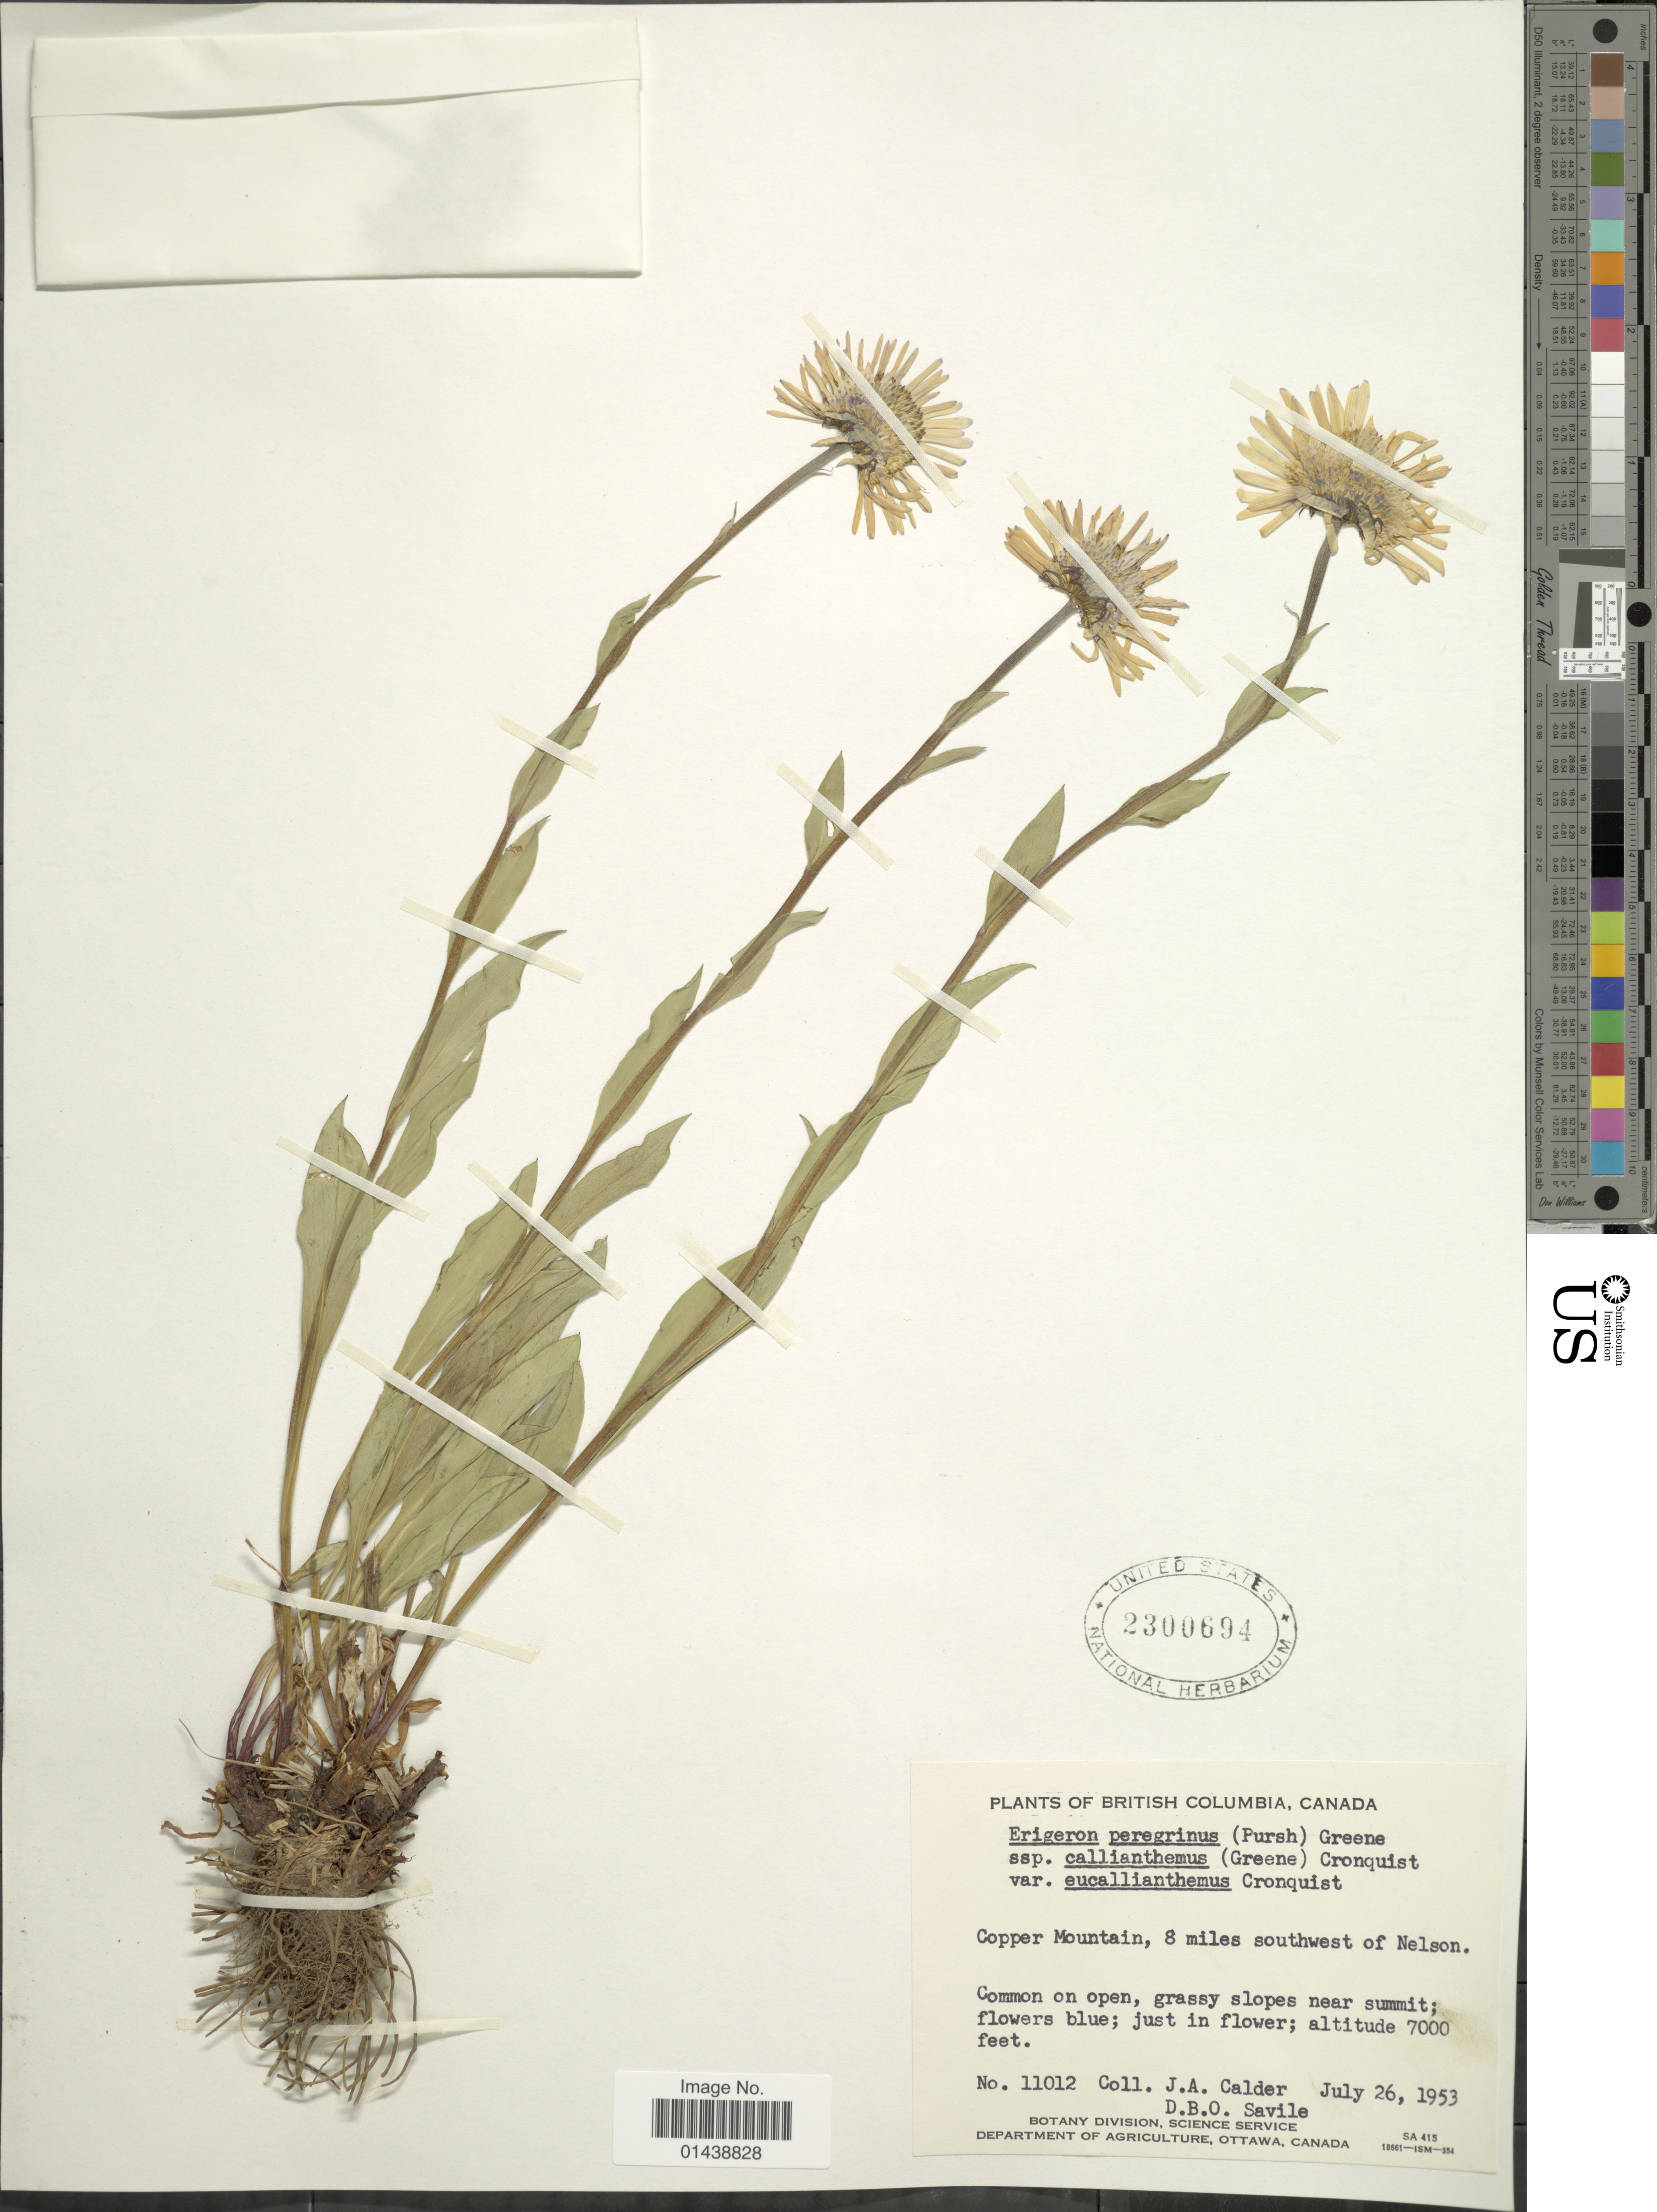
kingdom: Plantae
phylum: Tracheophyta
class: Magnoliopsida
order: Asterales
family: Asteraceae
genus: Erigeron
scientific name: Erigeron peregrinus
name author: (Banks ex Pursh) Greene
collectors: J. A. Calder & D. Savile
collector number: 11012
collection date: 1953-07-26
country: Canada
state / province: British Columbia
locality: Copper Mountain, 8 miles southwest of Nelson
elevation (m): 2134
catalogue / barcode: US 2300694